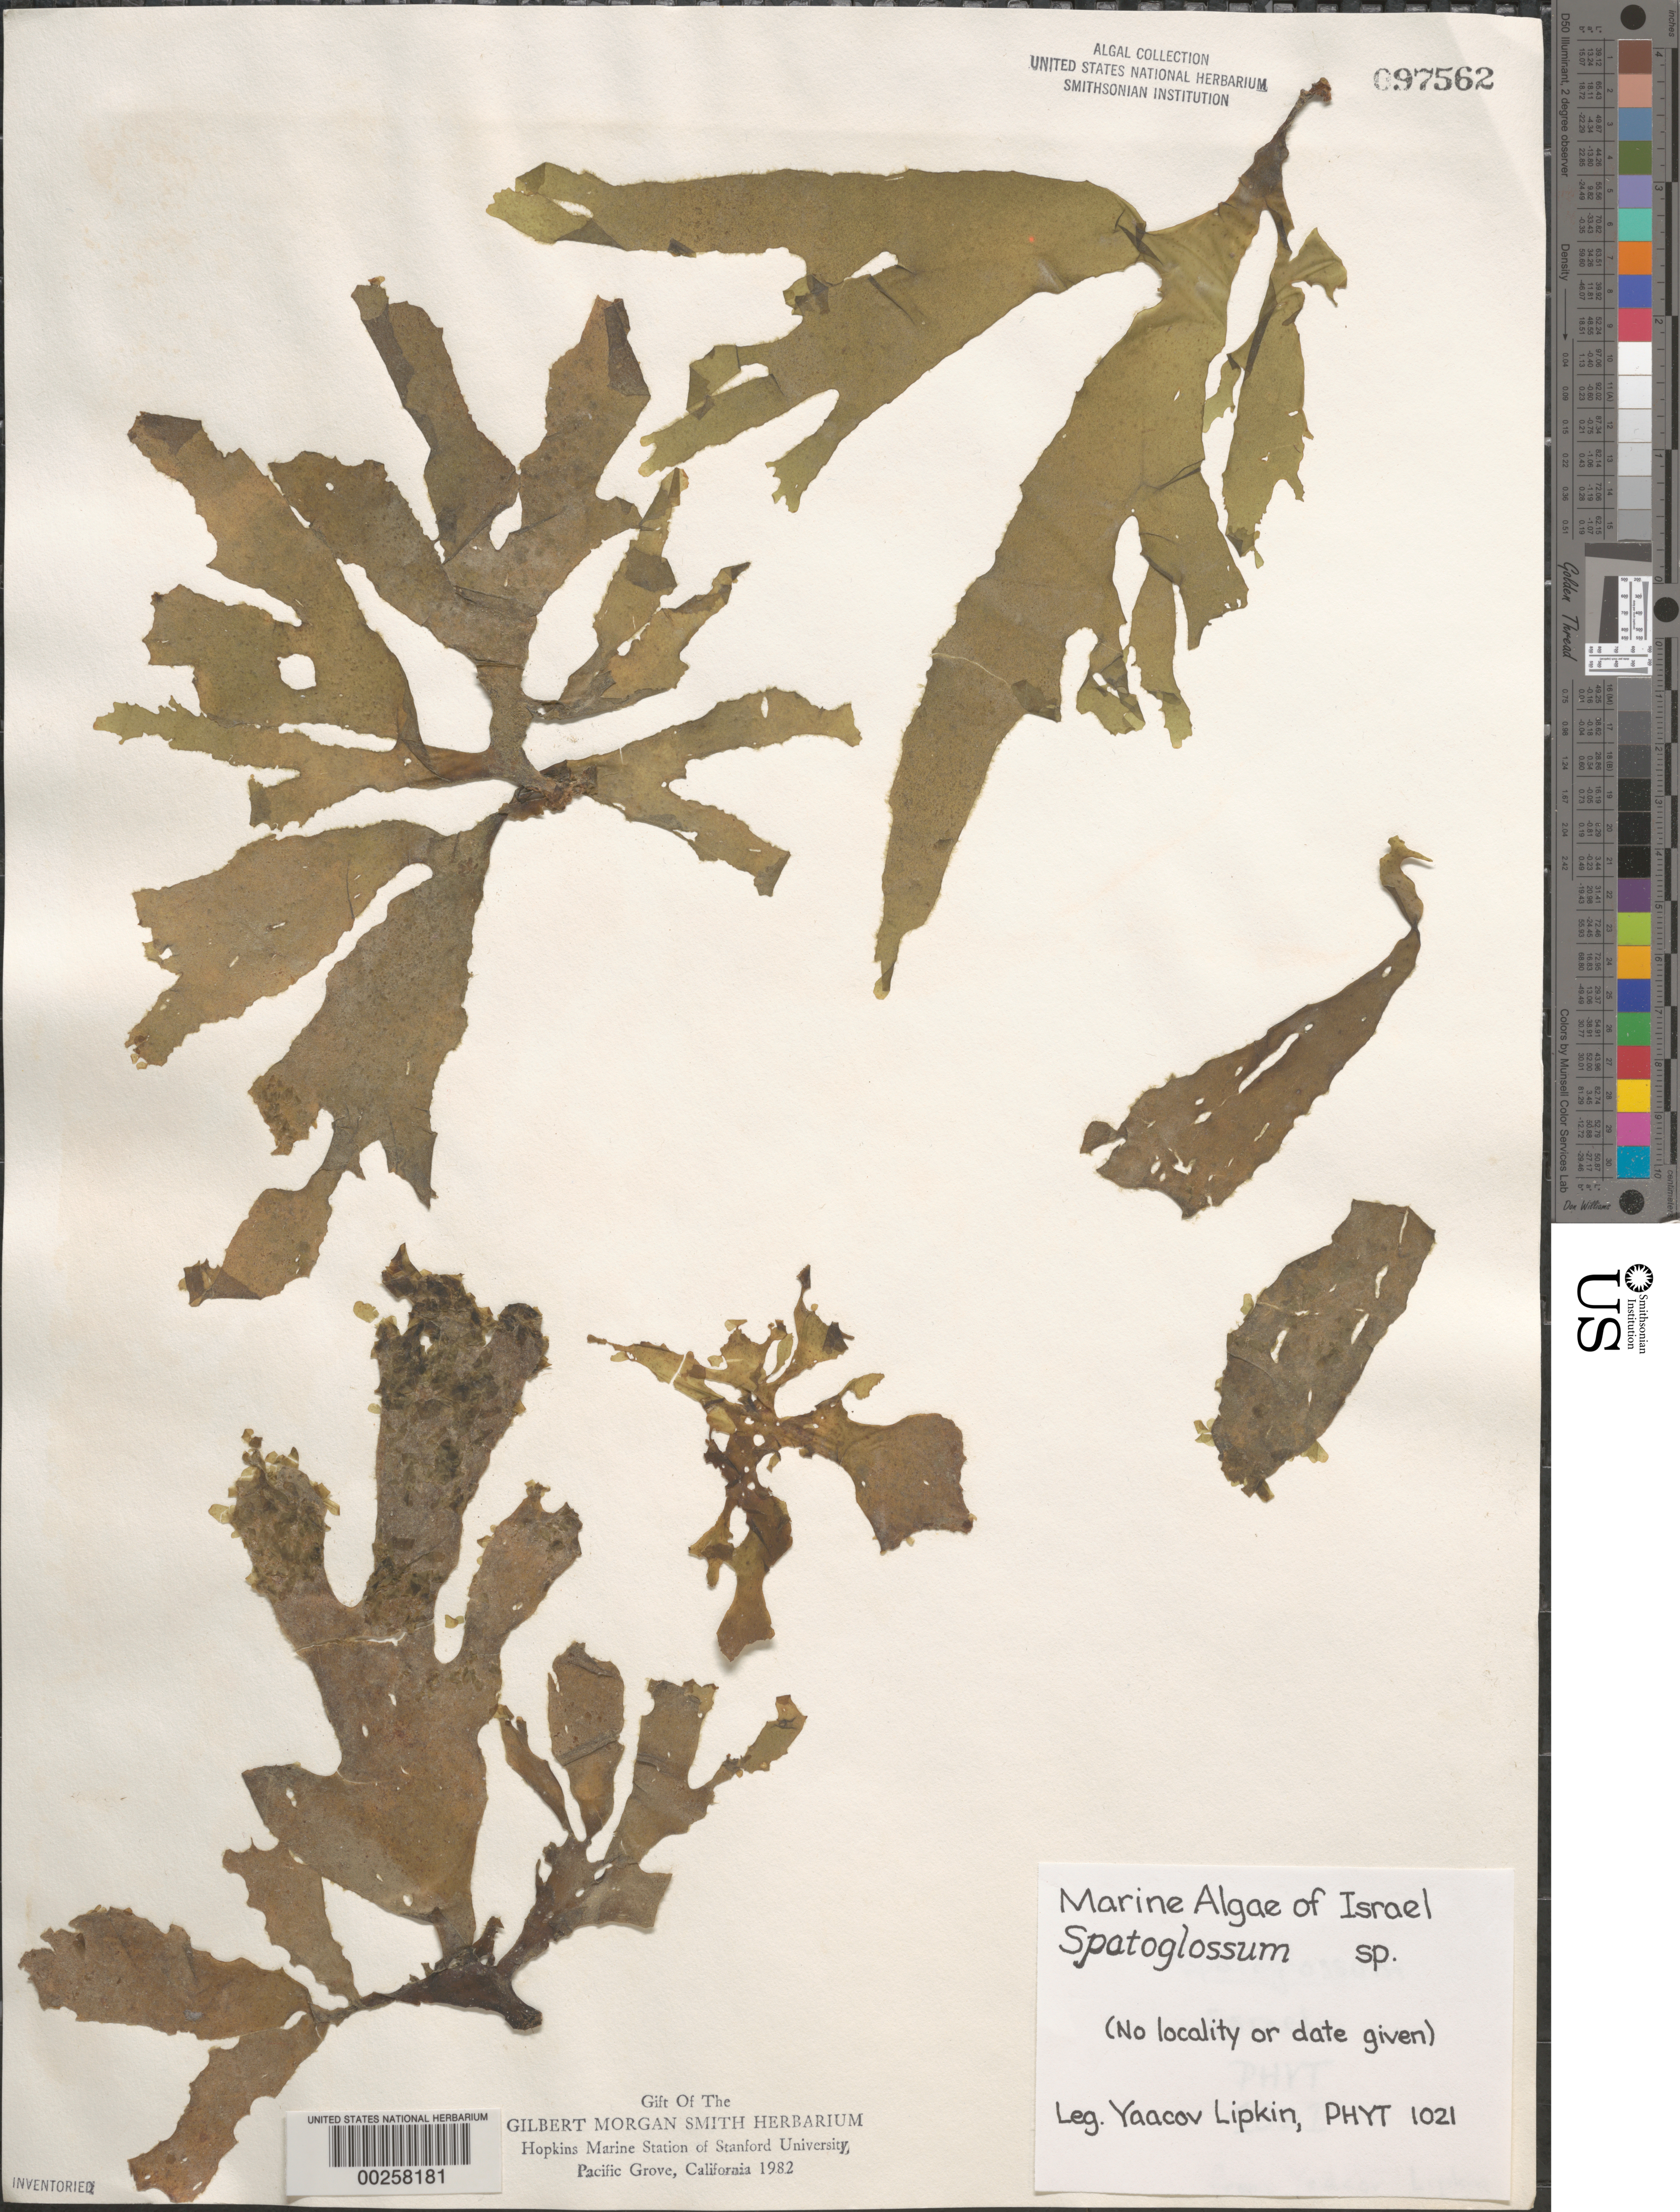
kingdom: Chromista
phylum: Ochrophyta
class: Phaeophyceae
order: Dictyotales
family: Dictyotaceae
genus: Spatoglossum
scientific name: Spatoglossum sp.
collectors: Y. Lipkin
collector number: Phyt 1021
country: Israel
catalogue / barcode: US 97562